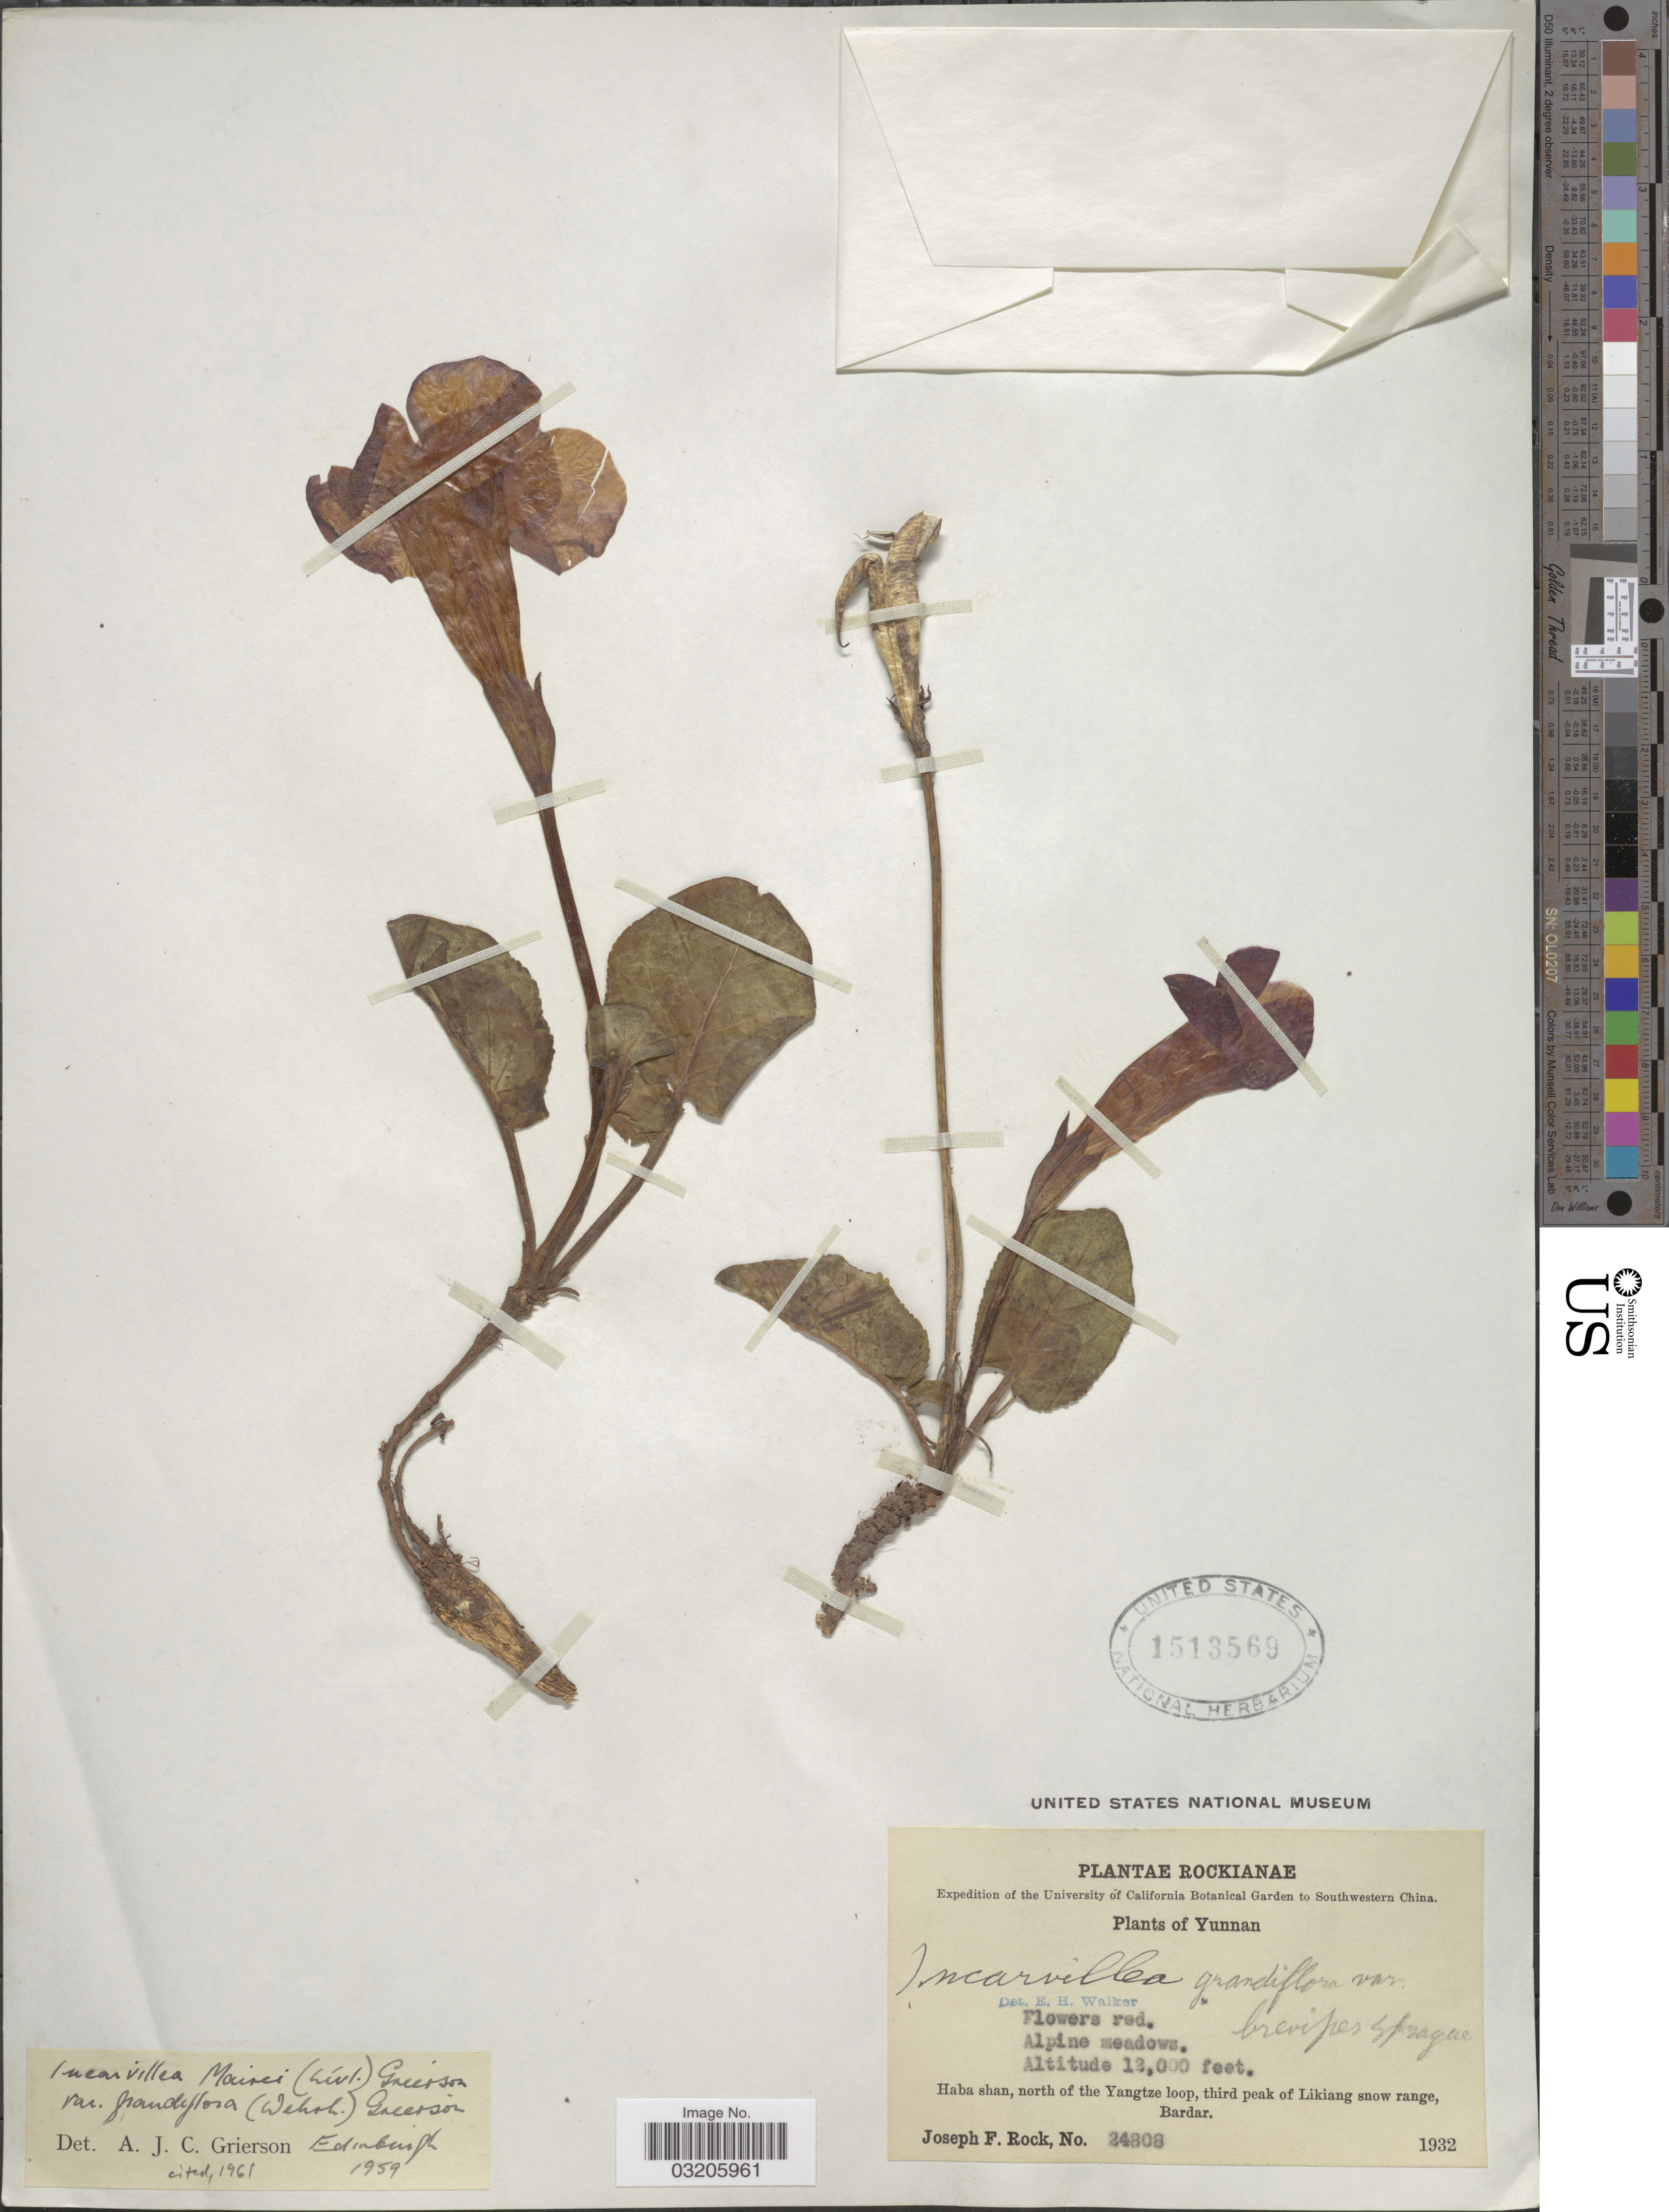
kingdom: Plantae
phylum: Tracheophyta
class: Magnoliopsida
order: Lamiales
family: Bignoniaceae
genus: Incarvillea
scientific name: Incarvillea mairei var. grandiflora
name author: (Wehrh.) Grierson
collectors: J. F. Rock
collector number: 24808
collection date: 1932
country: China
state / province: Yunnan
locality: Southwestern China. Alpine meadows. Haba shan, north of the Yangtze loop, third peak of Likiang snow range, Bardar.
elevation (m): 3658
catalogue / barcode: US 1513569